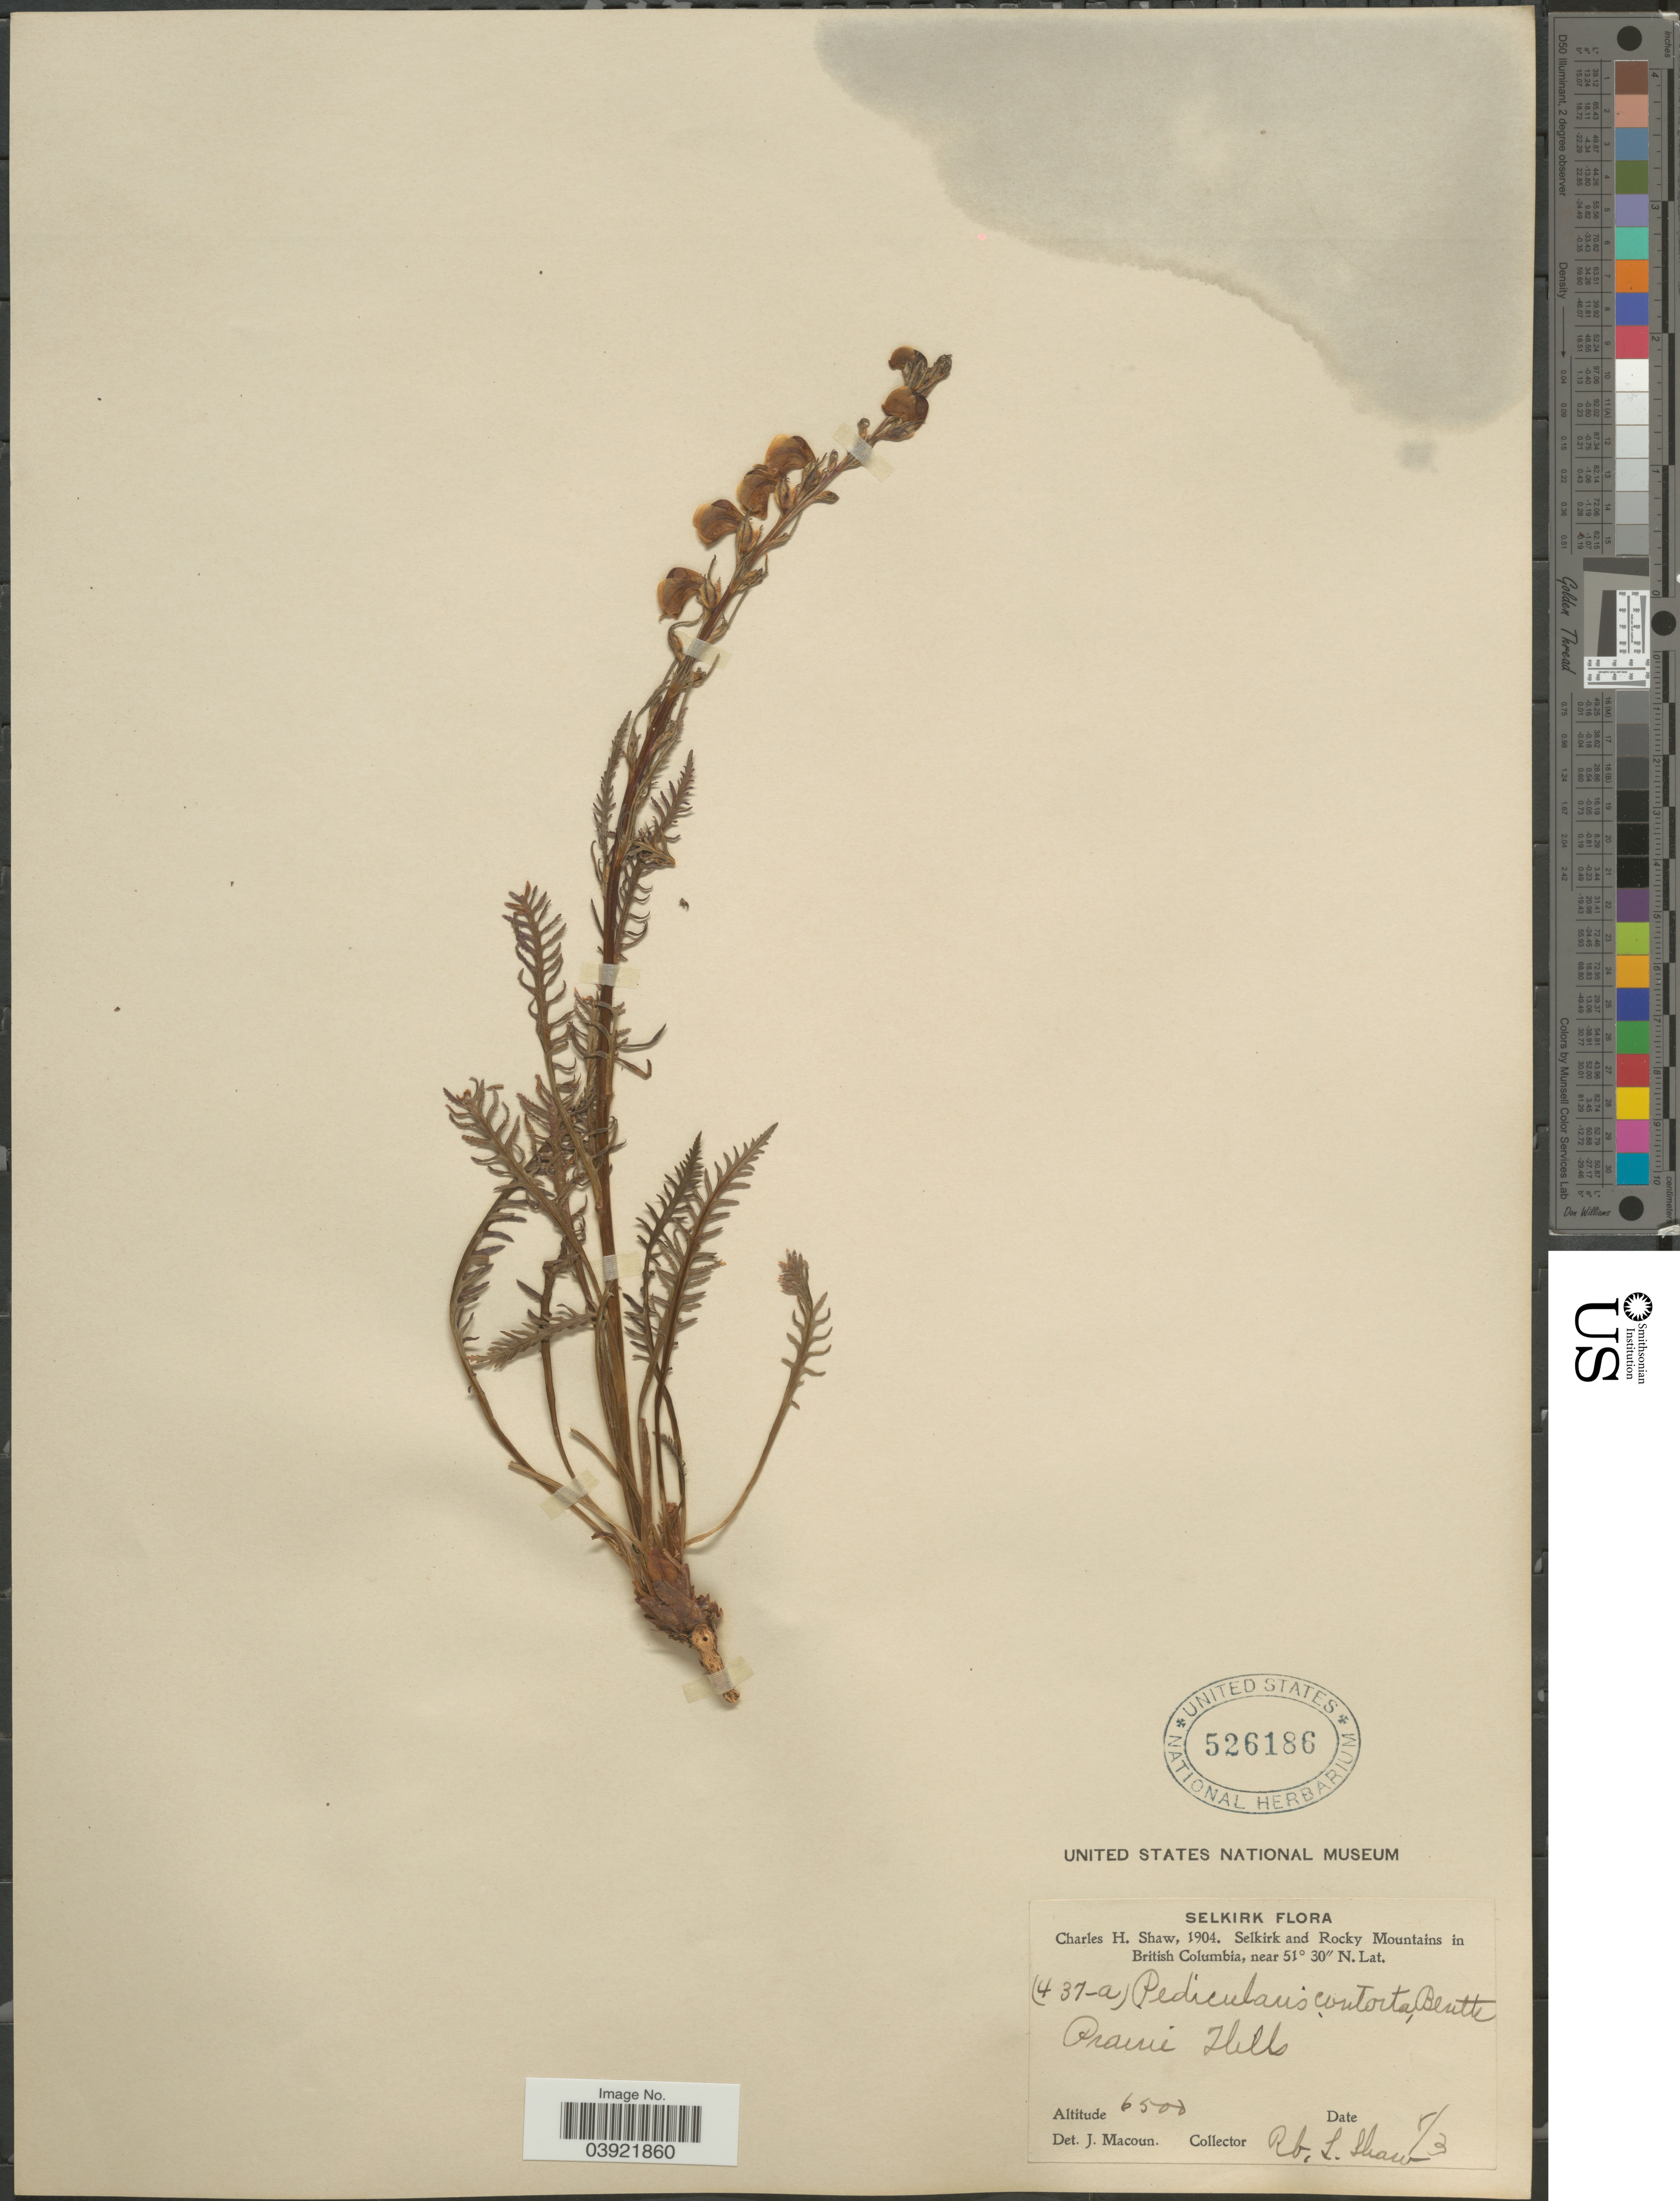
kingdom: Plantae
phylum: Tracheophyta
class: Magnoliopsida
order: Lamiales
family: Orobanchaceae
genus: Pedicularis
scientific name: Pedicularis contorta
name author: Benth.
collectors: R. T. Shaw & C. H. Shaw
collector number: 437-a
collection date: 1904-08-03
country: Canada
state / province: British Columbia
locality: Selkirk and Rocky Mountains. Prairie Hills.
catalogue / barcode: US 526186